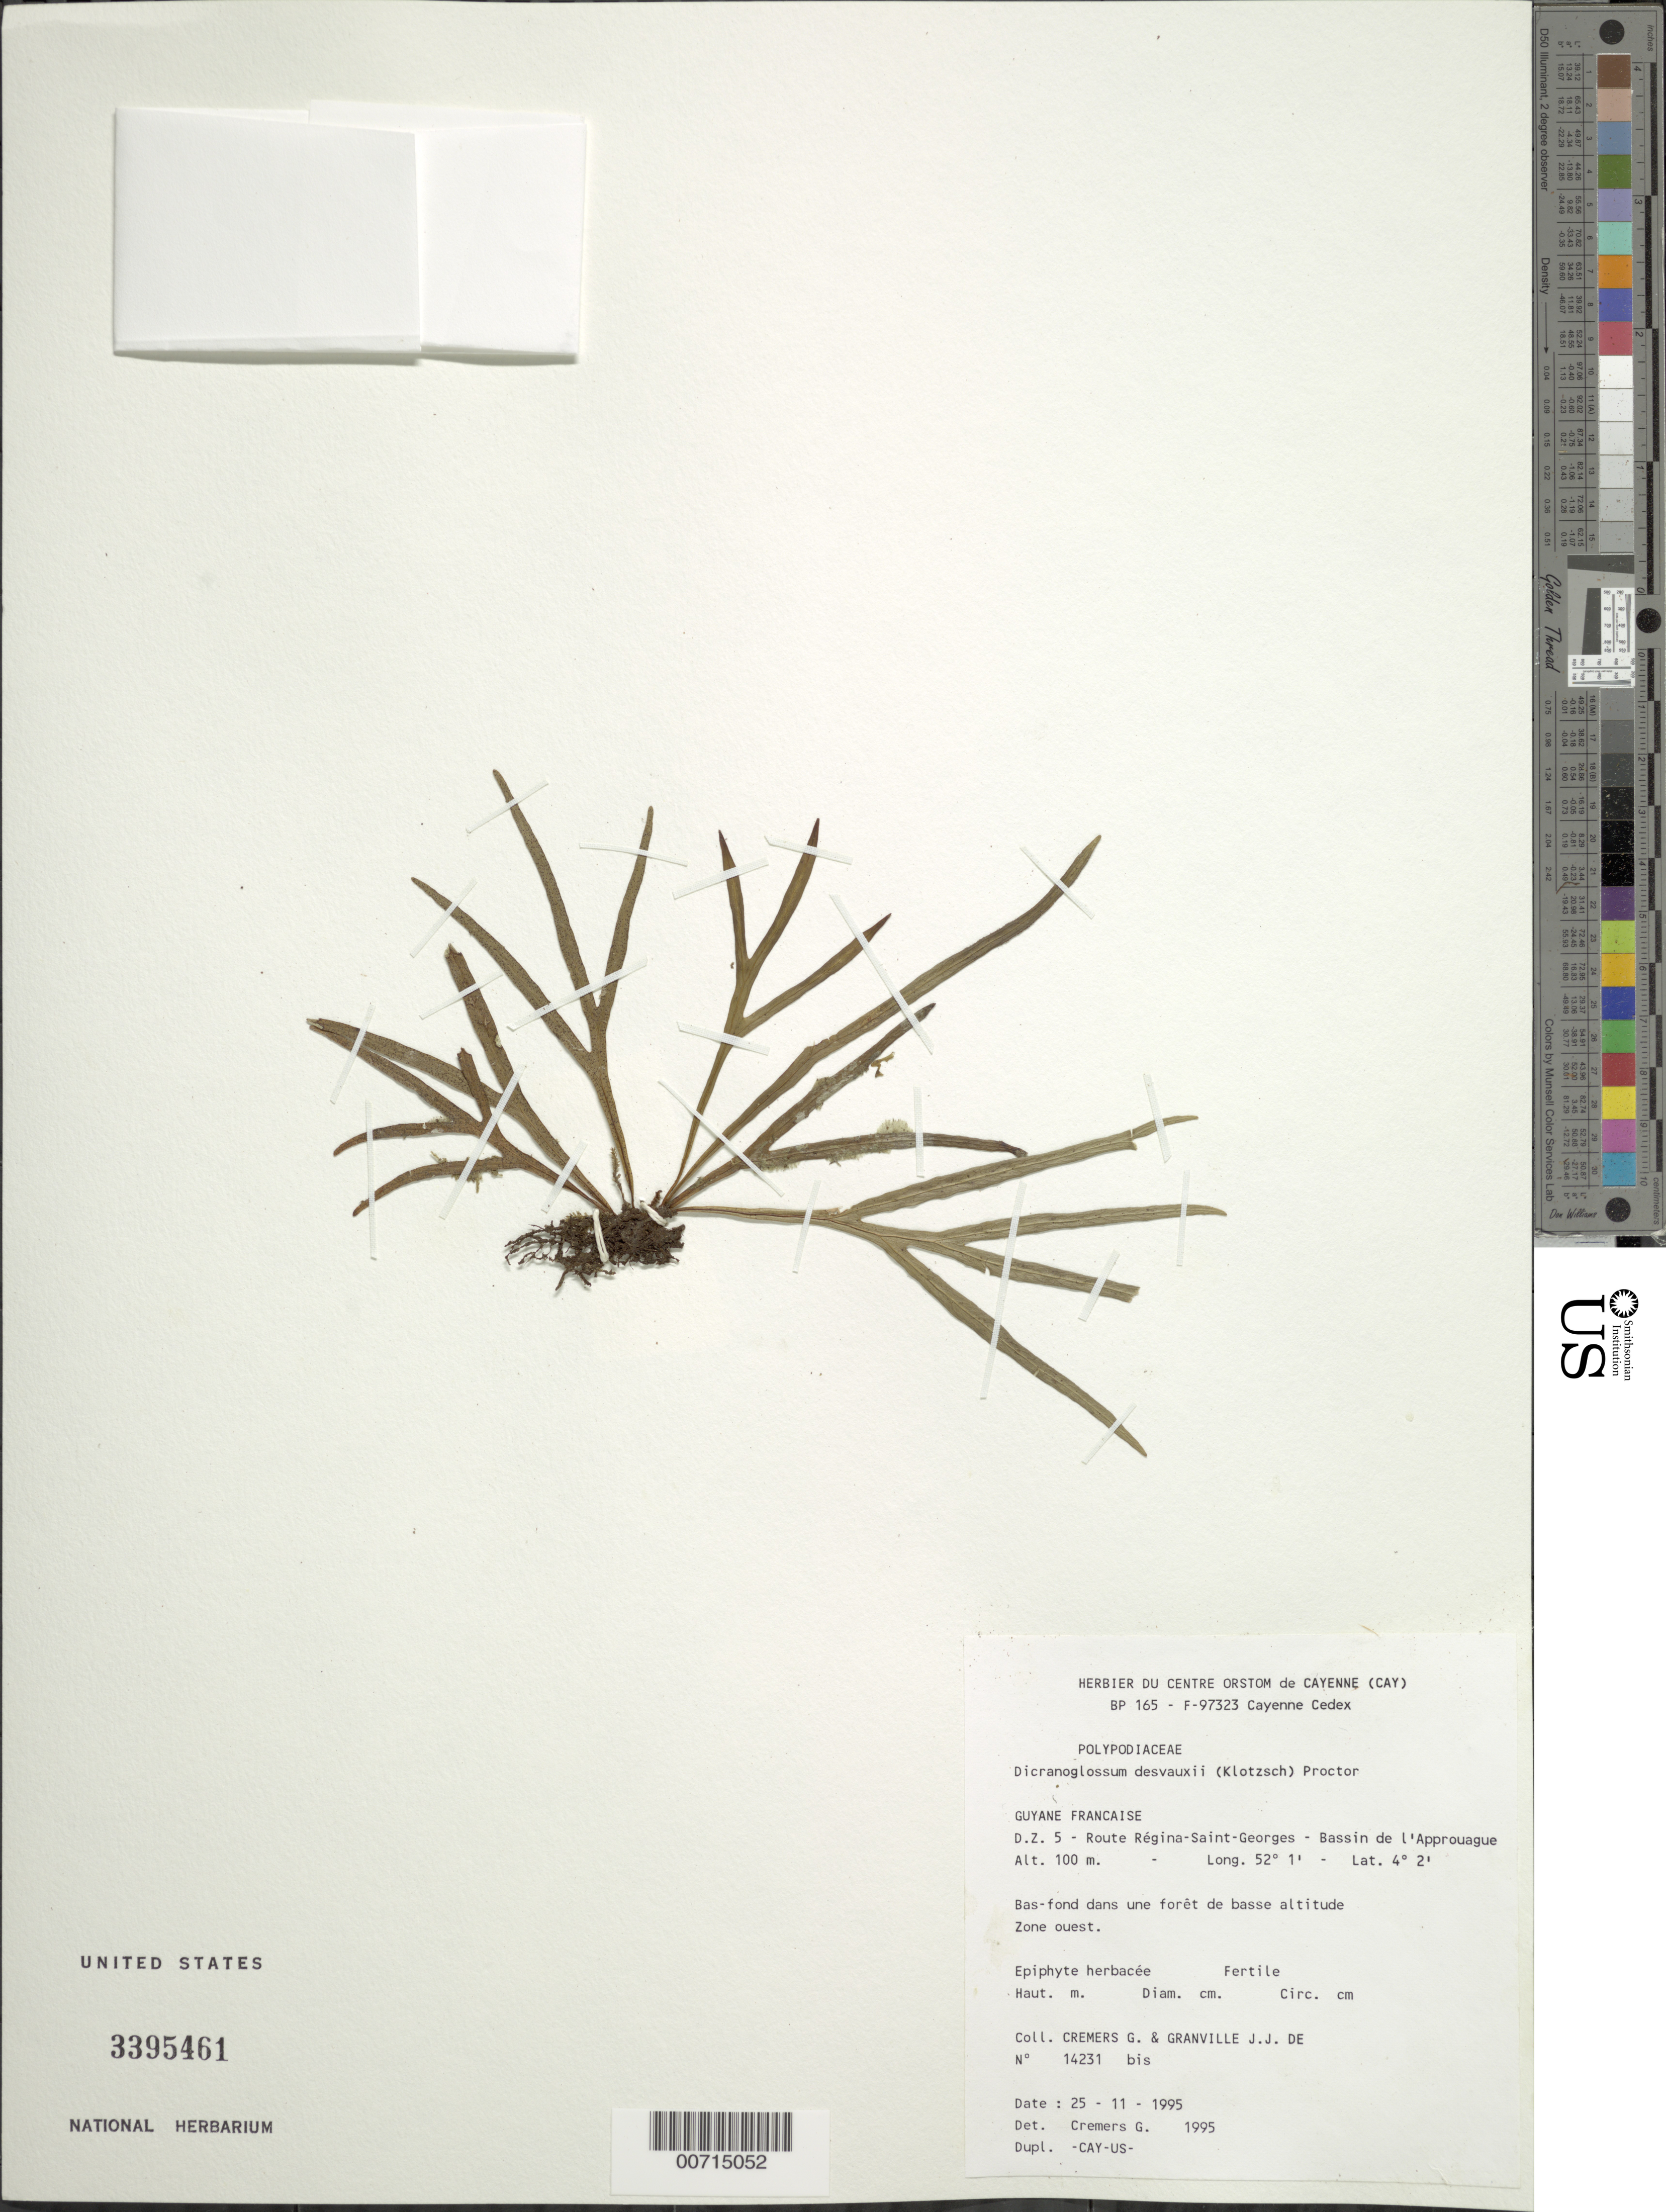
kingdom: Plantae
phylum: Tracheophyta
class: Polypodiopsida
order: Polypodiales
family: Polypodiaceae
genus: Pleopeltis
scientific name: Pleopeltis desvauxii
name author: (Klotzsch) Salino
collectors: G. Cremers & J.-J. de Granville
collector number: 14231 b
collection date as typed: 25-Nov-95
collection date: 1995-11-25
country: French Guiana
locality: Route Regina-Saint-Georges, D.Z. 5, Bassin de l'Approuague, zone ouest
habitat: Bas fond dans une forest de basse altitide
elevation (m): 100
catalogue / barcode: US 3395461